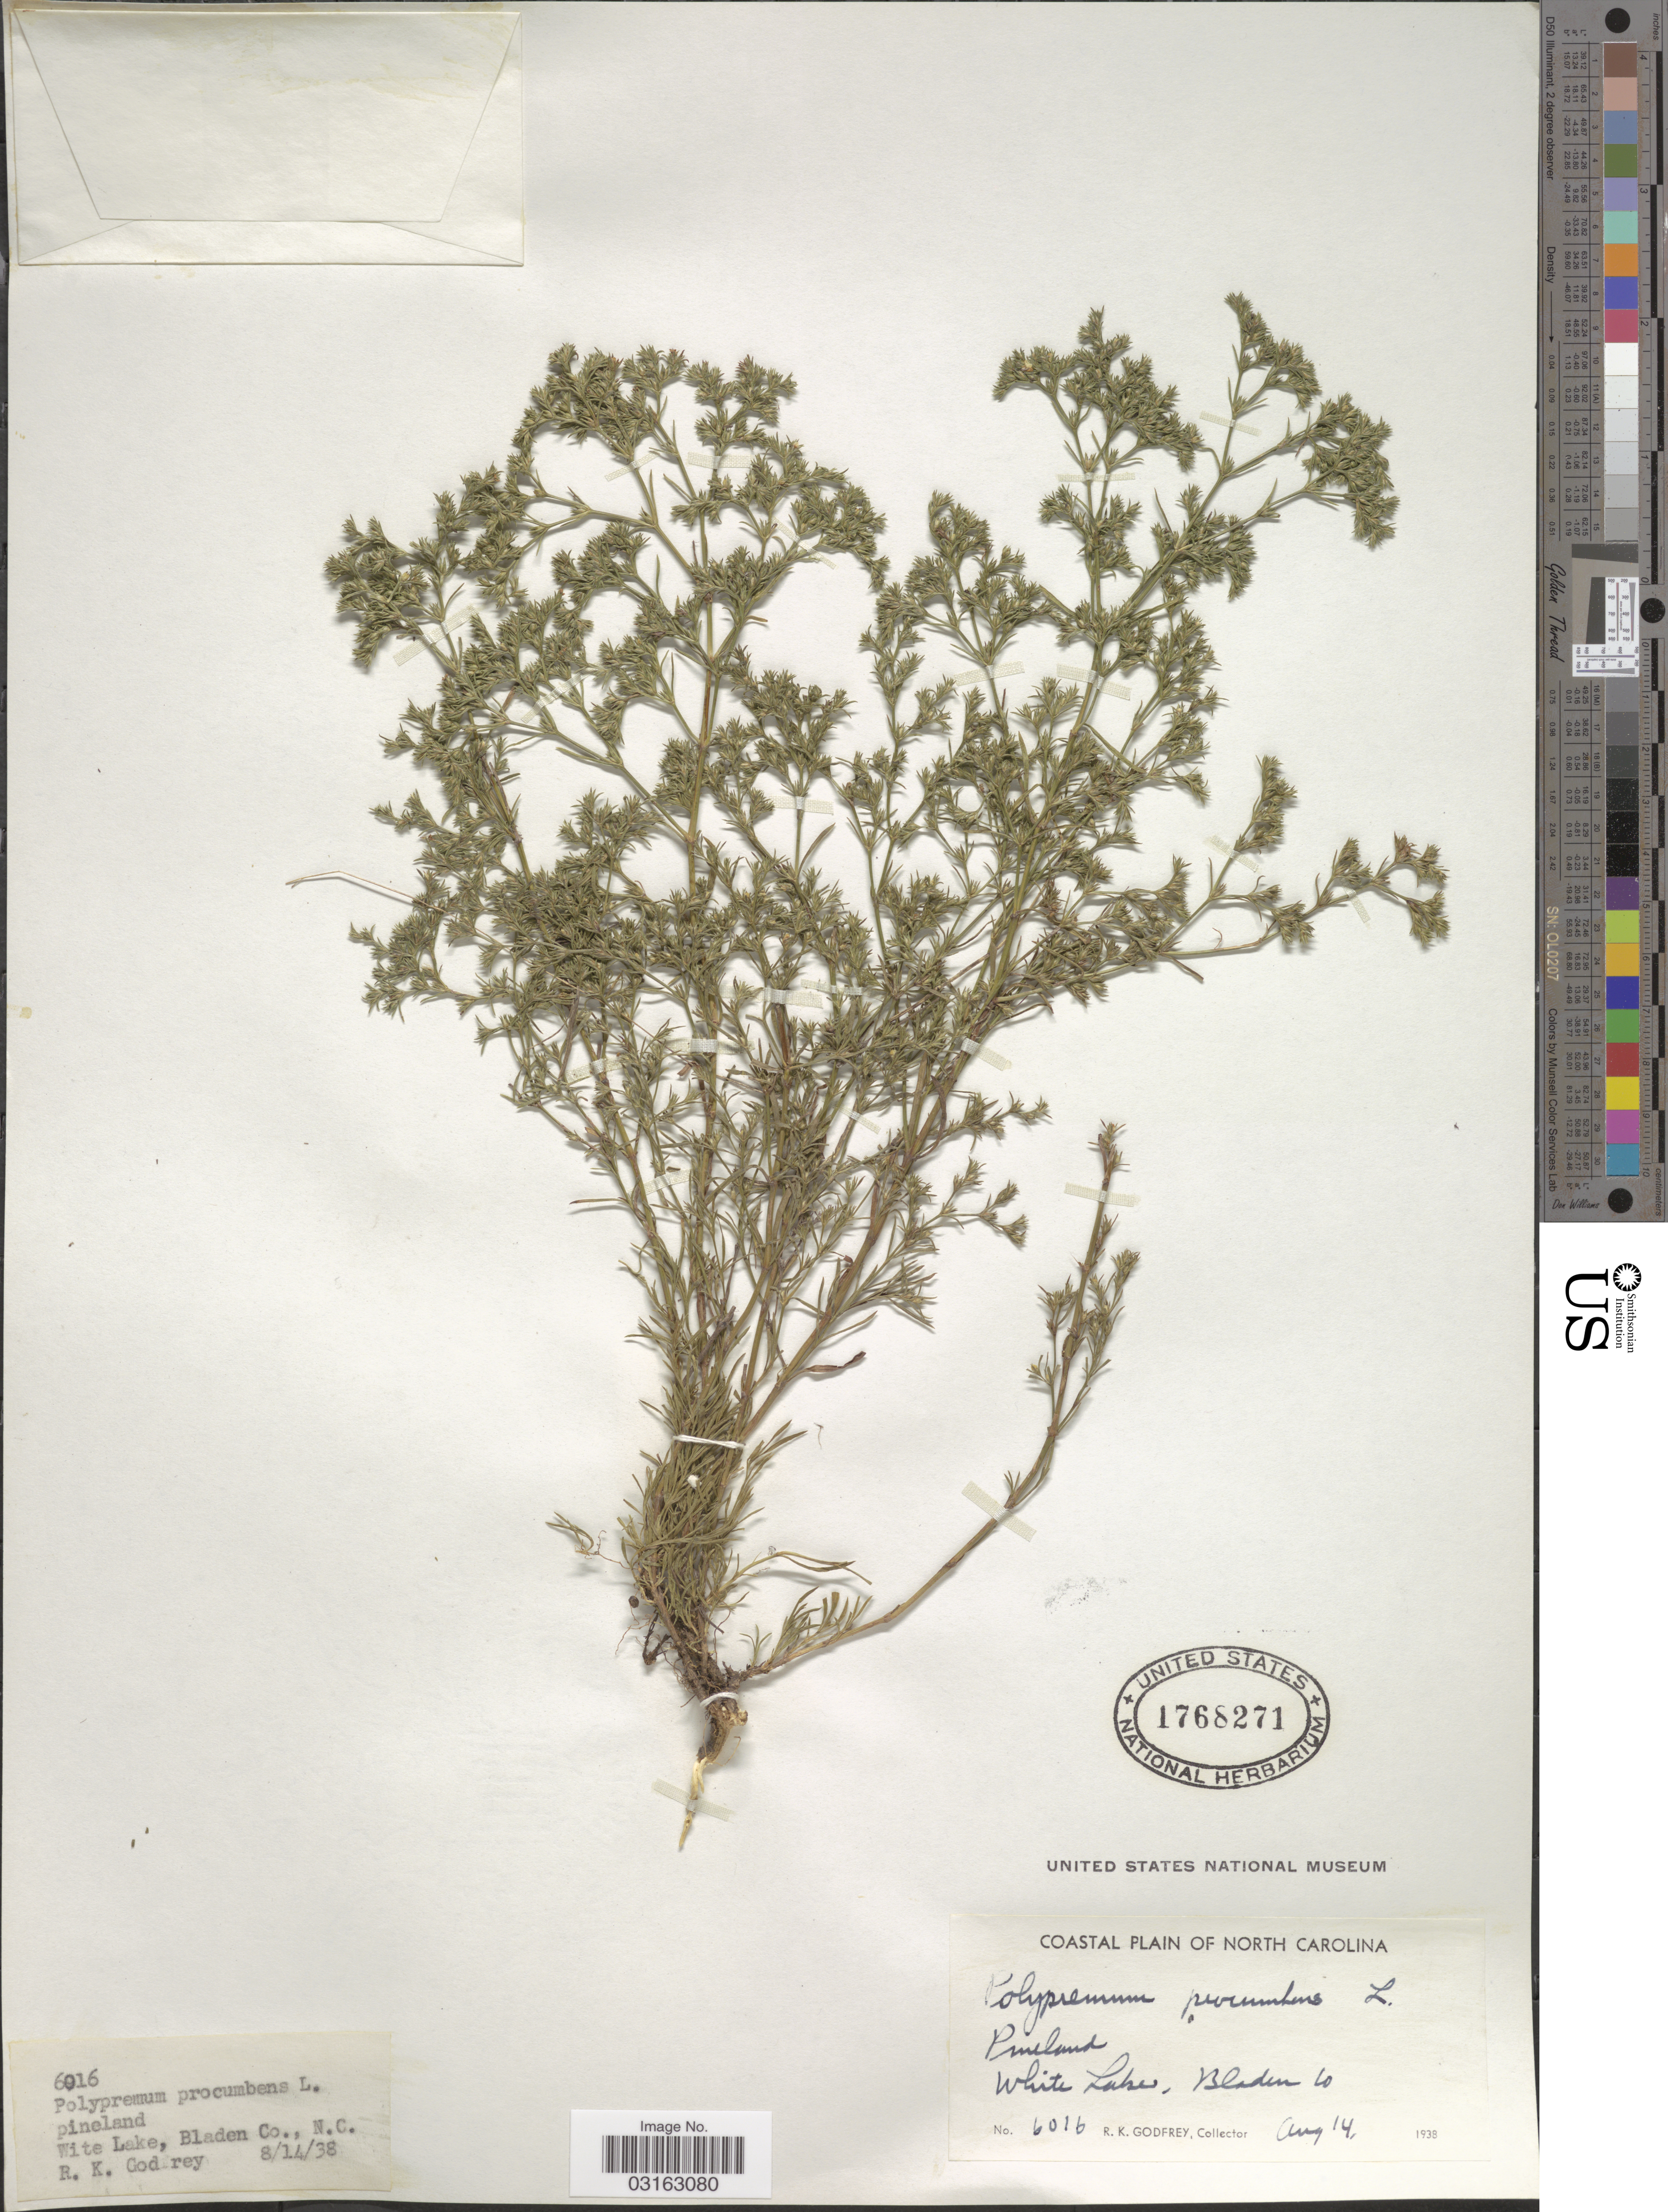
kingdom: Plantae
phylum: Tracheophyta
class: Magnoliopsida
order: Lamiales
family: Tetrachondraceae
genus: Polypremum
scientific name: Polypremum procumbens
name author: L.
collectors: R. K. Godfrey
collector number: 6016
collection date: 1938-08-14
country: United States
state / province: North Carolina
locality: Coastal Plain of North Carolina. White Lake, Balden Co., N. C.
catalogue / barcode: US 1768271